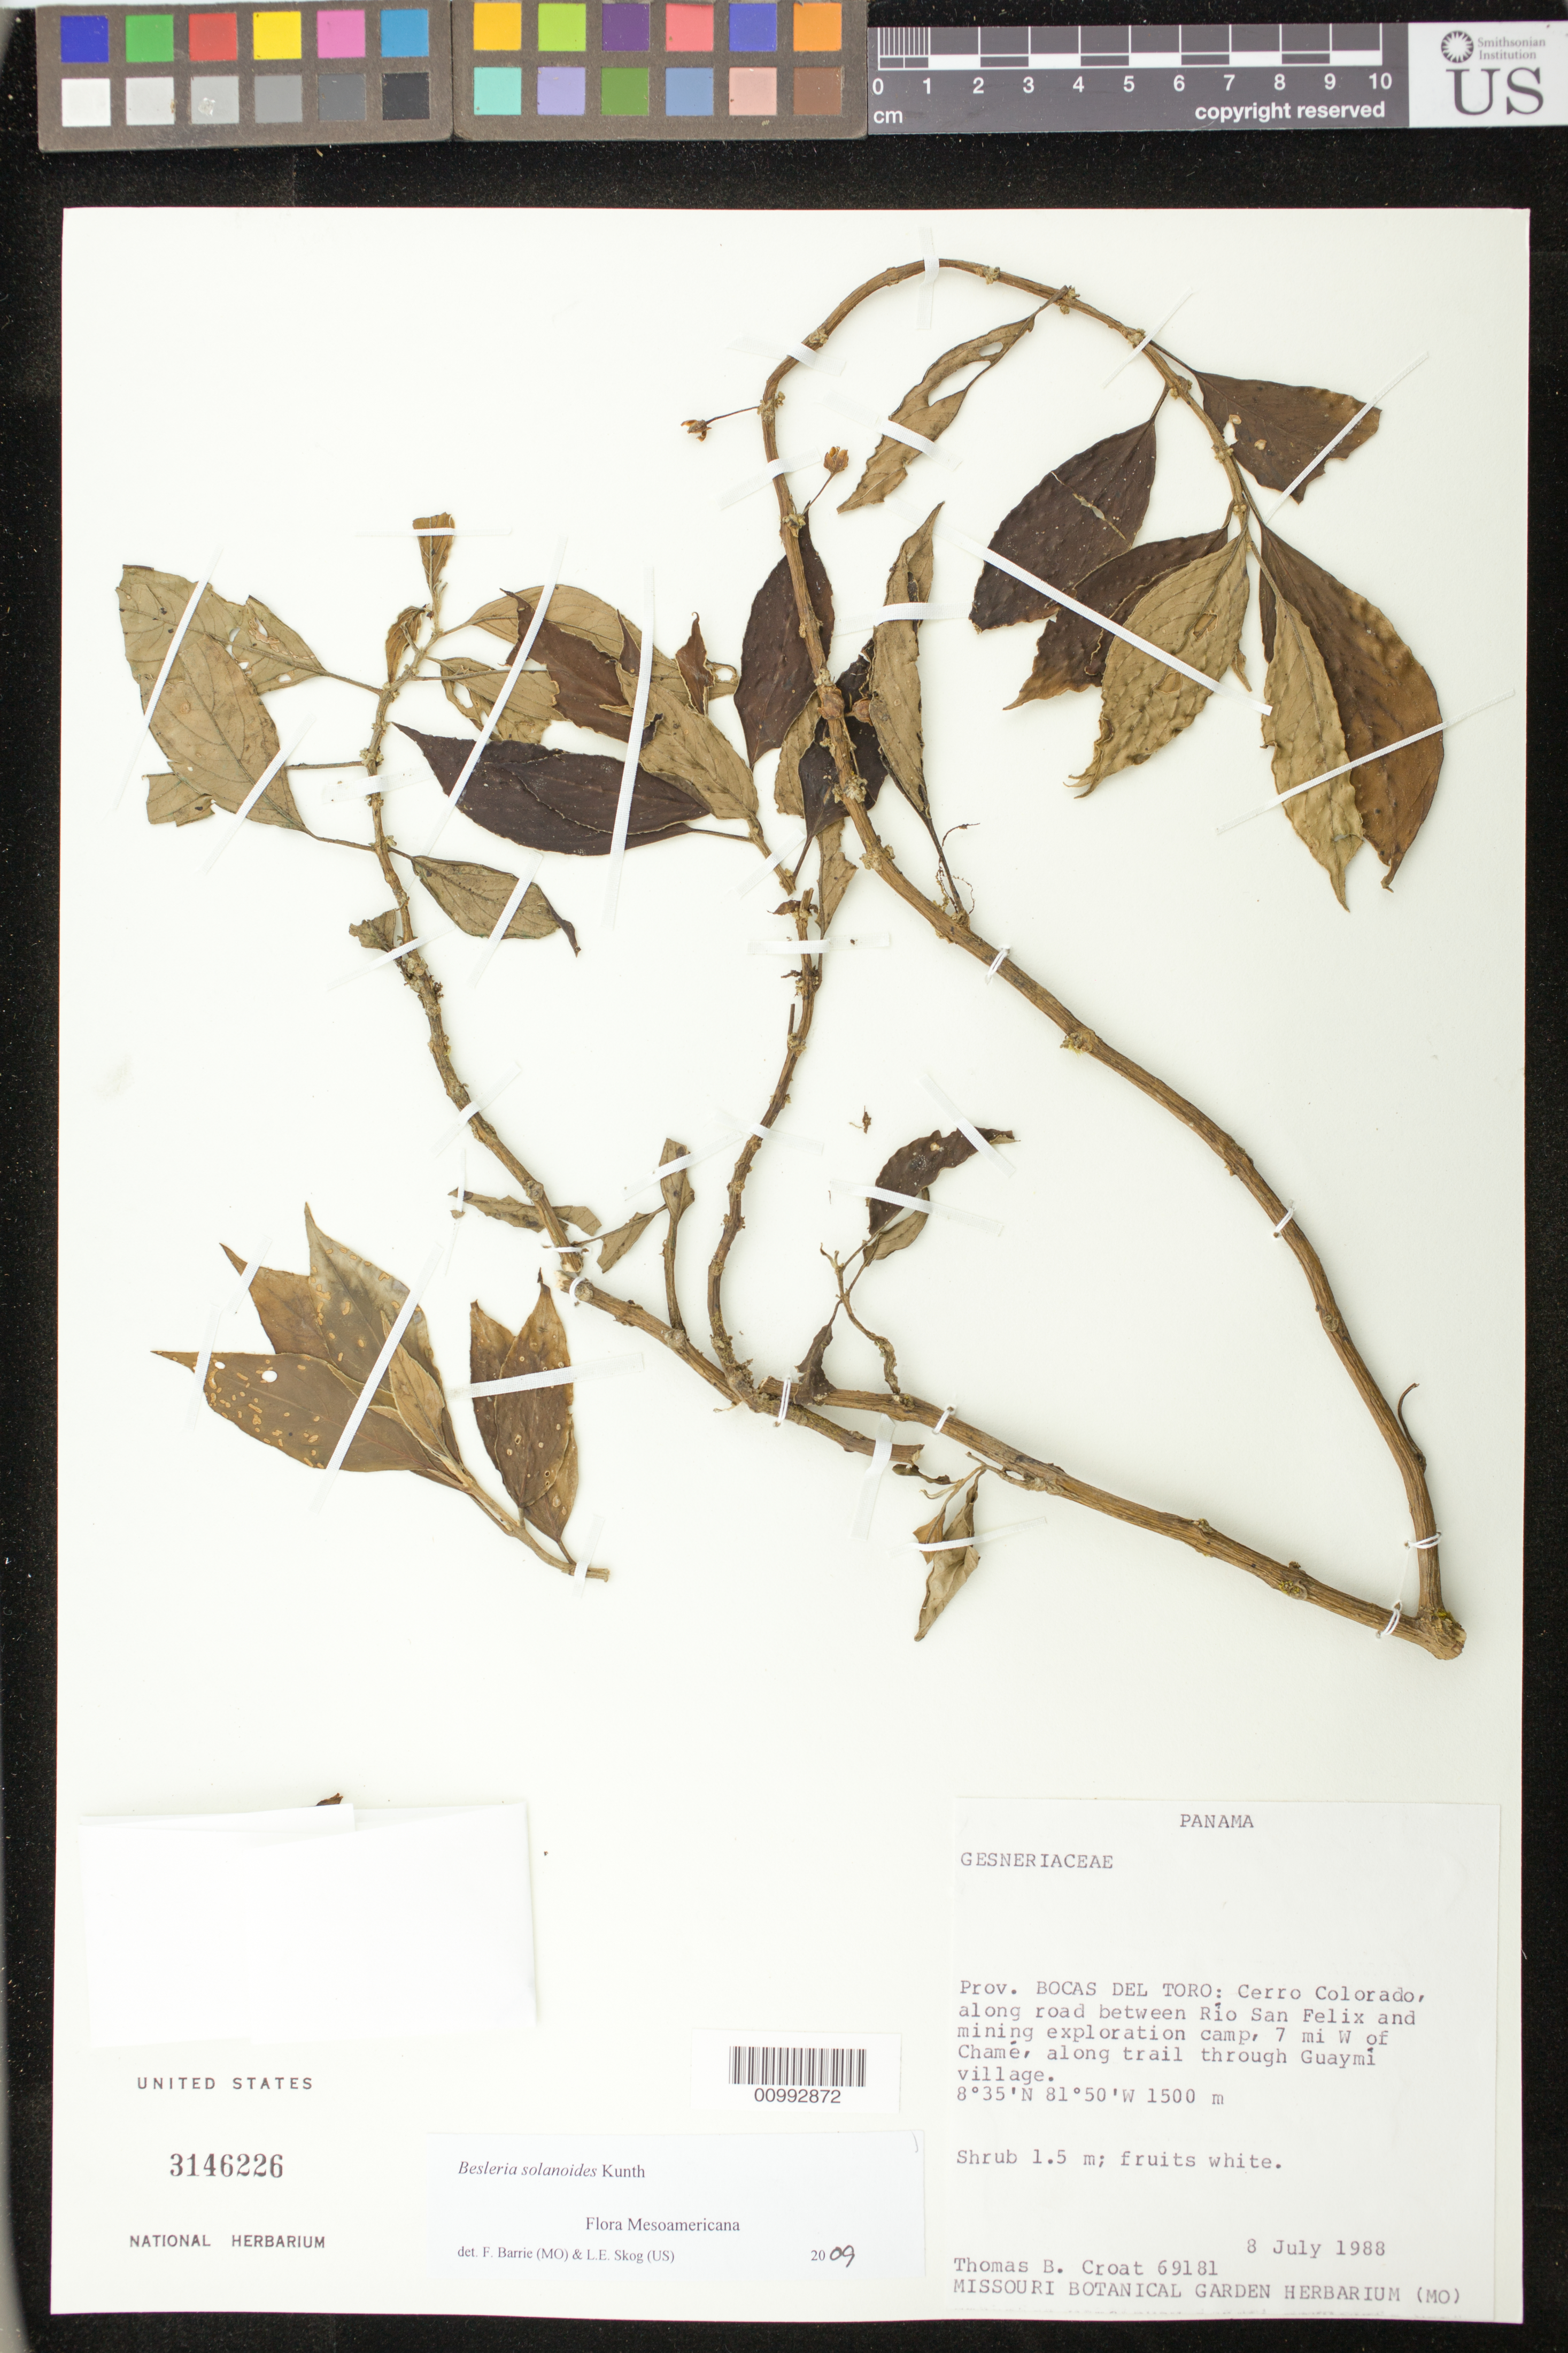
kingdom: Plantae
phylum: Tracheophyta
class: Magnoliopsida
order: Lamiales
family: Gesneriaceae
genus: Besleria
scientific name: Besleria solanoides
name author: Kunth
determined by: Barrie, F. R.; Skog, Laurence E.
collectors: T. B. Croat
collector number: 69181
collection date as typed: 08 Jul 1988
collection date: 1988-07-08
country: Panama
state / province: Bocas del Toro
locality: Prov. Bocas del Toro: Cerro Colorado, along road between Río San Felix and mining exploration camp, 7 mi W of Chamé, along trail through Guaymí village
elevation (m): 1500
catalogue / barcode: US 3146226